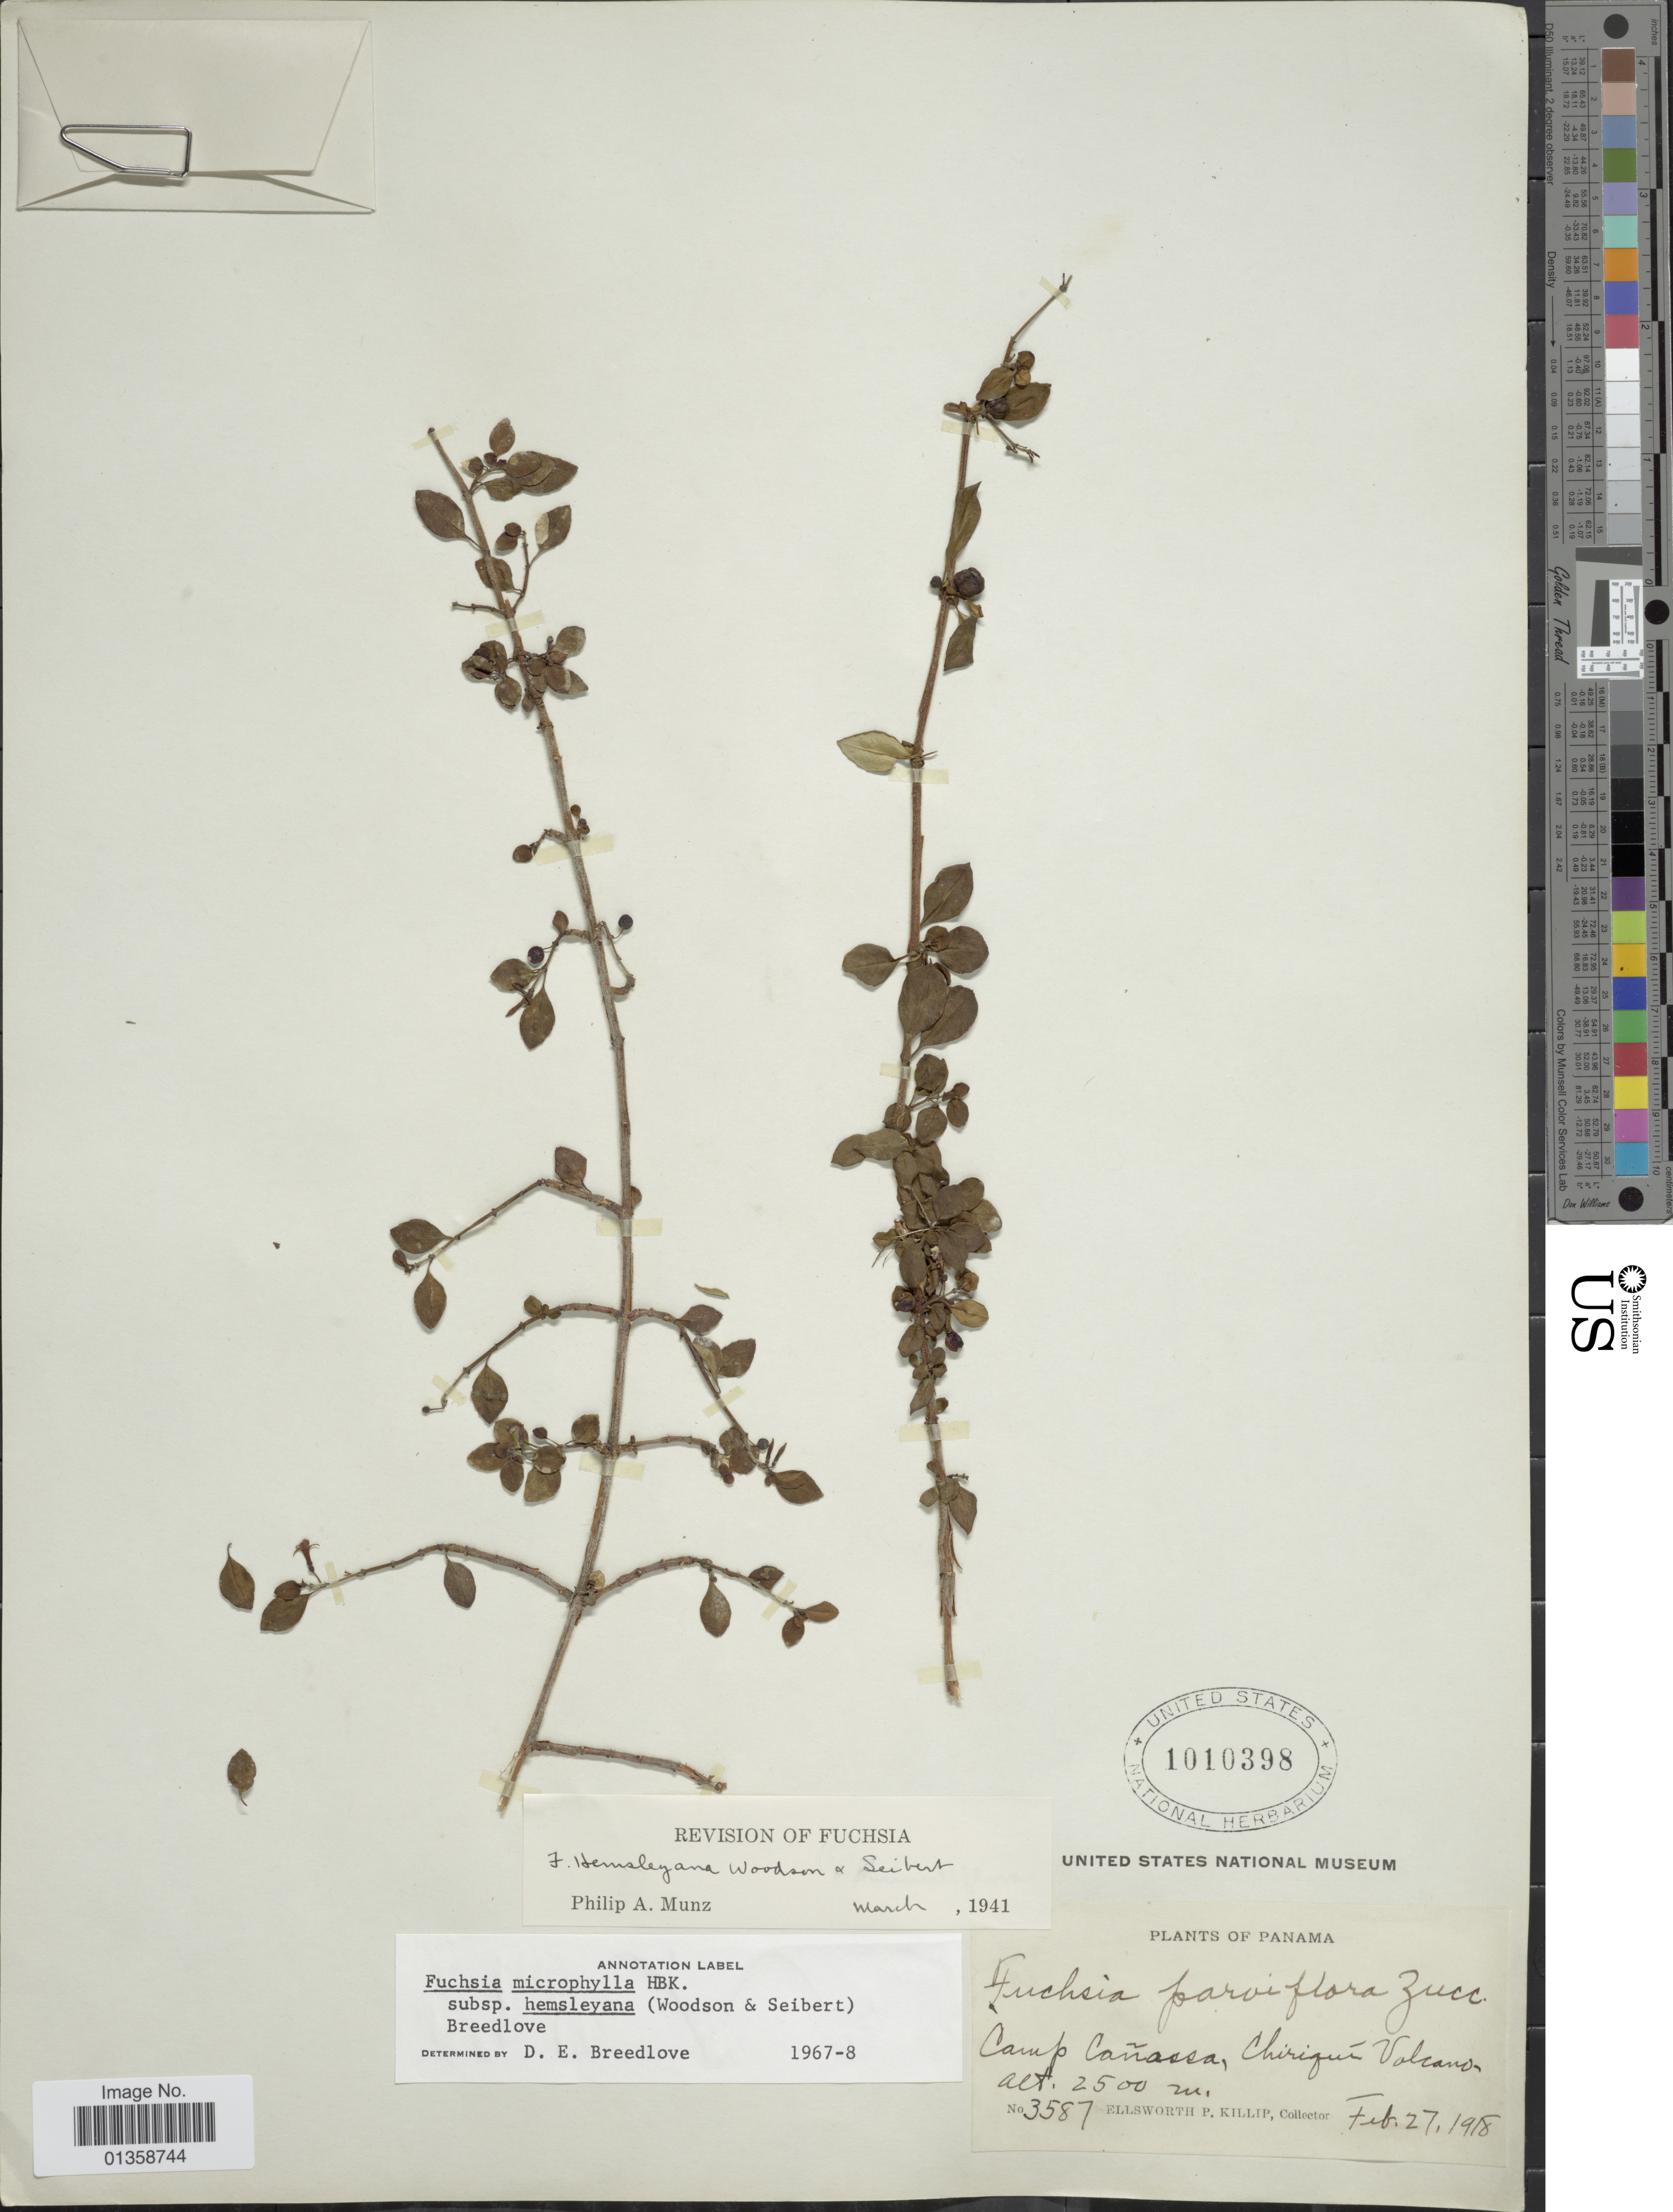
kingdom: Plantae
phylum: Tracheophyta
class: Magnoliopsida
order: Myrtales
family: Onagraceae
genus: Fuchsia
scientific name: Fuchsia microphylla subsp. hemsleyana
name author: (Woodson & Seibert) Breedlove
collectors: E. P. Killip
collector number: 3587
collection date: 1918-02-27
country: Panama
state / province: Chiriqui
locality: Camp Cañassa, Chiriquí Volcano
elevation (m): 2500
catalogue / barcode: US 1010398